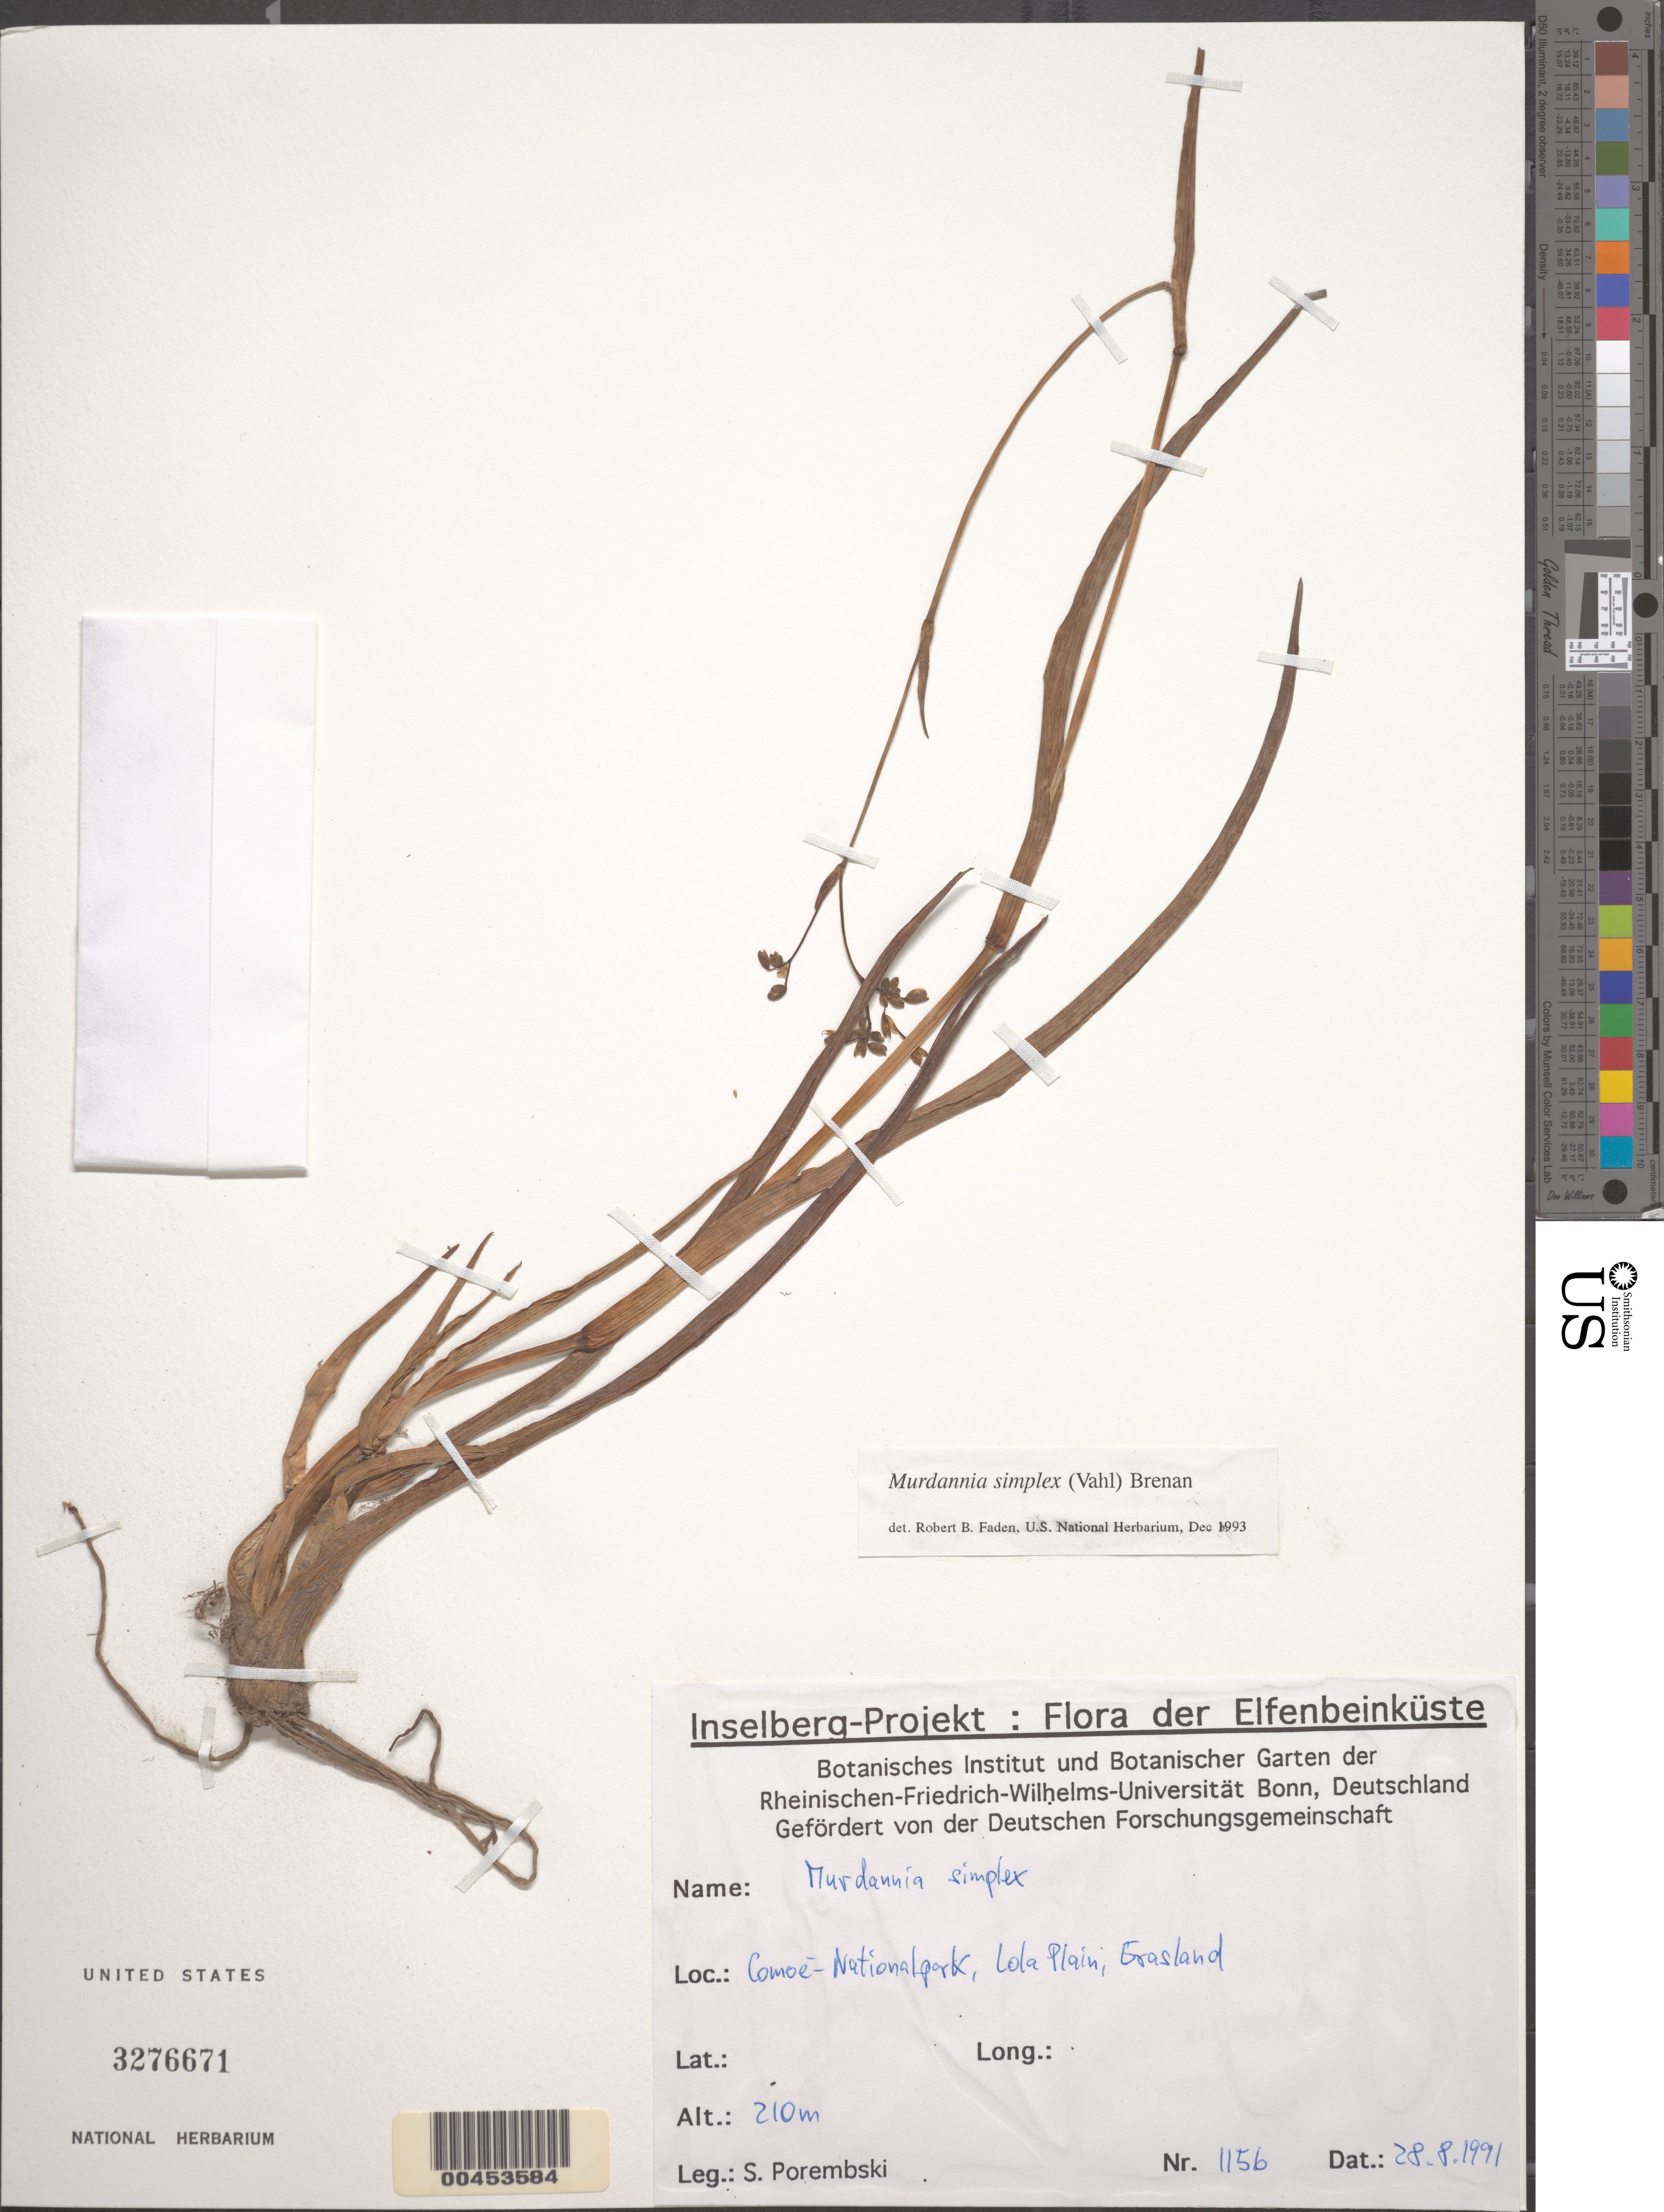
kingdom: Plantae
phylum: Tracheophyta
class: Liliopsida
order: Commelinales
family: Commelinaceae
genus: Murdannia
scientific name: Murdannia simplex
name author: (Vahl) Brenan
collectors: S. Porembski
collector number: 1156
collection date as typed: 28 Aug 1991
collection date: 1991-08-28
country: Ivory Coast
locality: Comoe National Park, lola plain, grassland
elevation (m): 210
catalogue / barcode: US 3276671